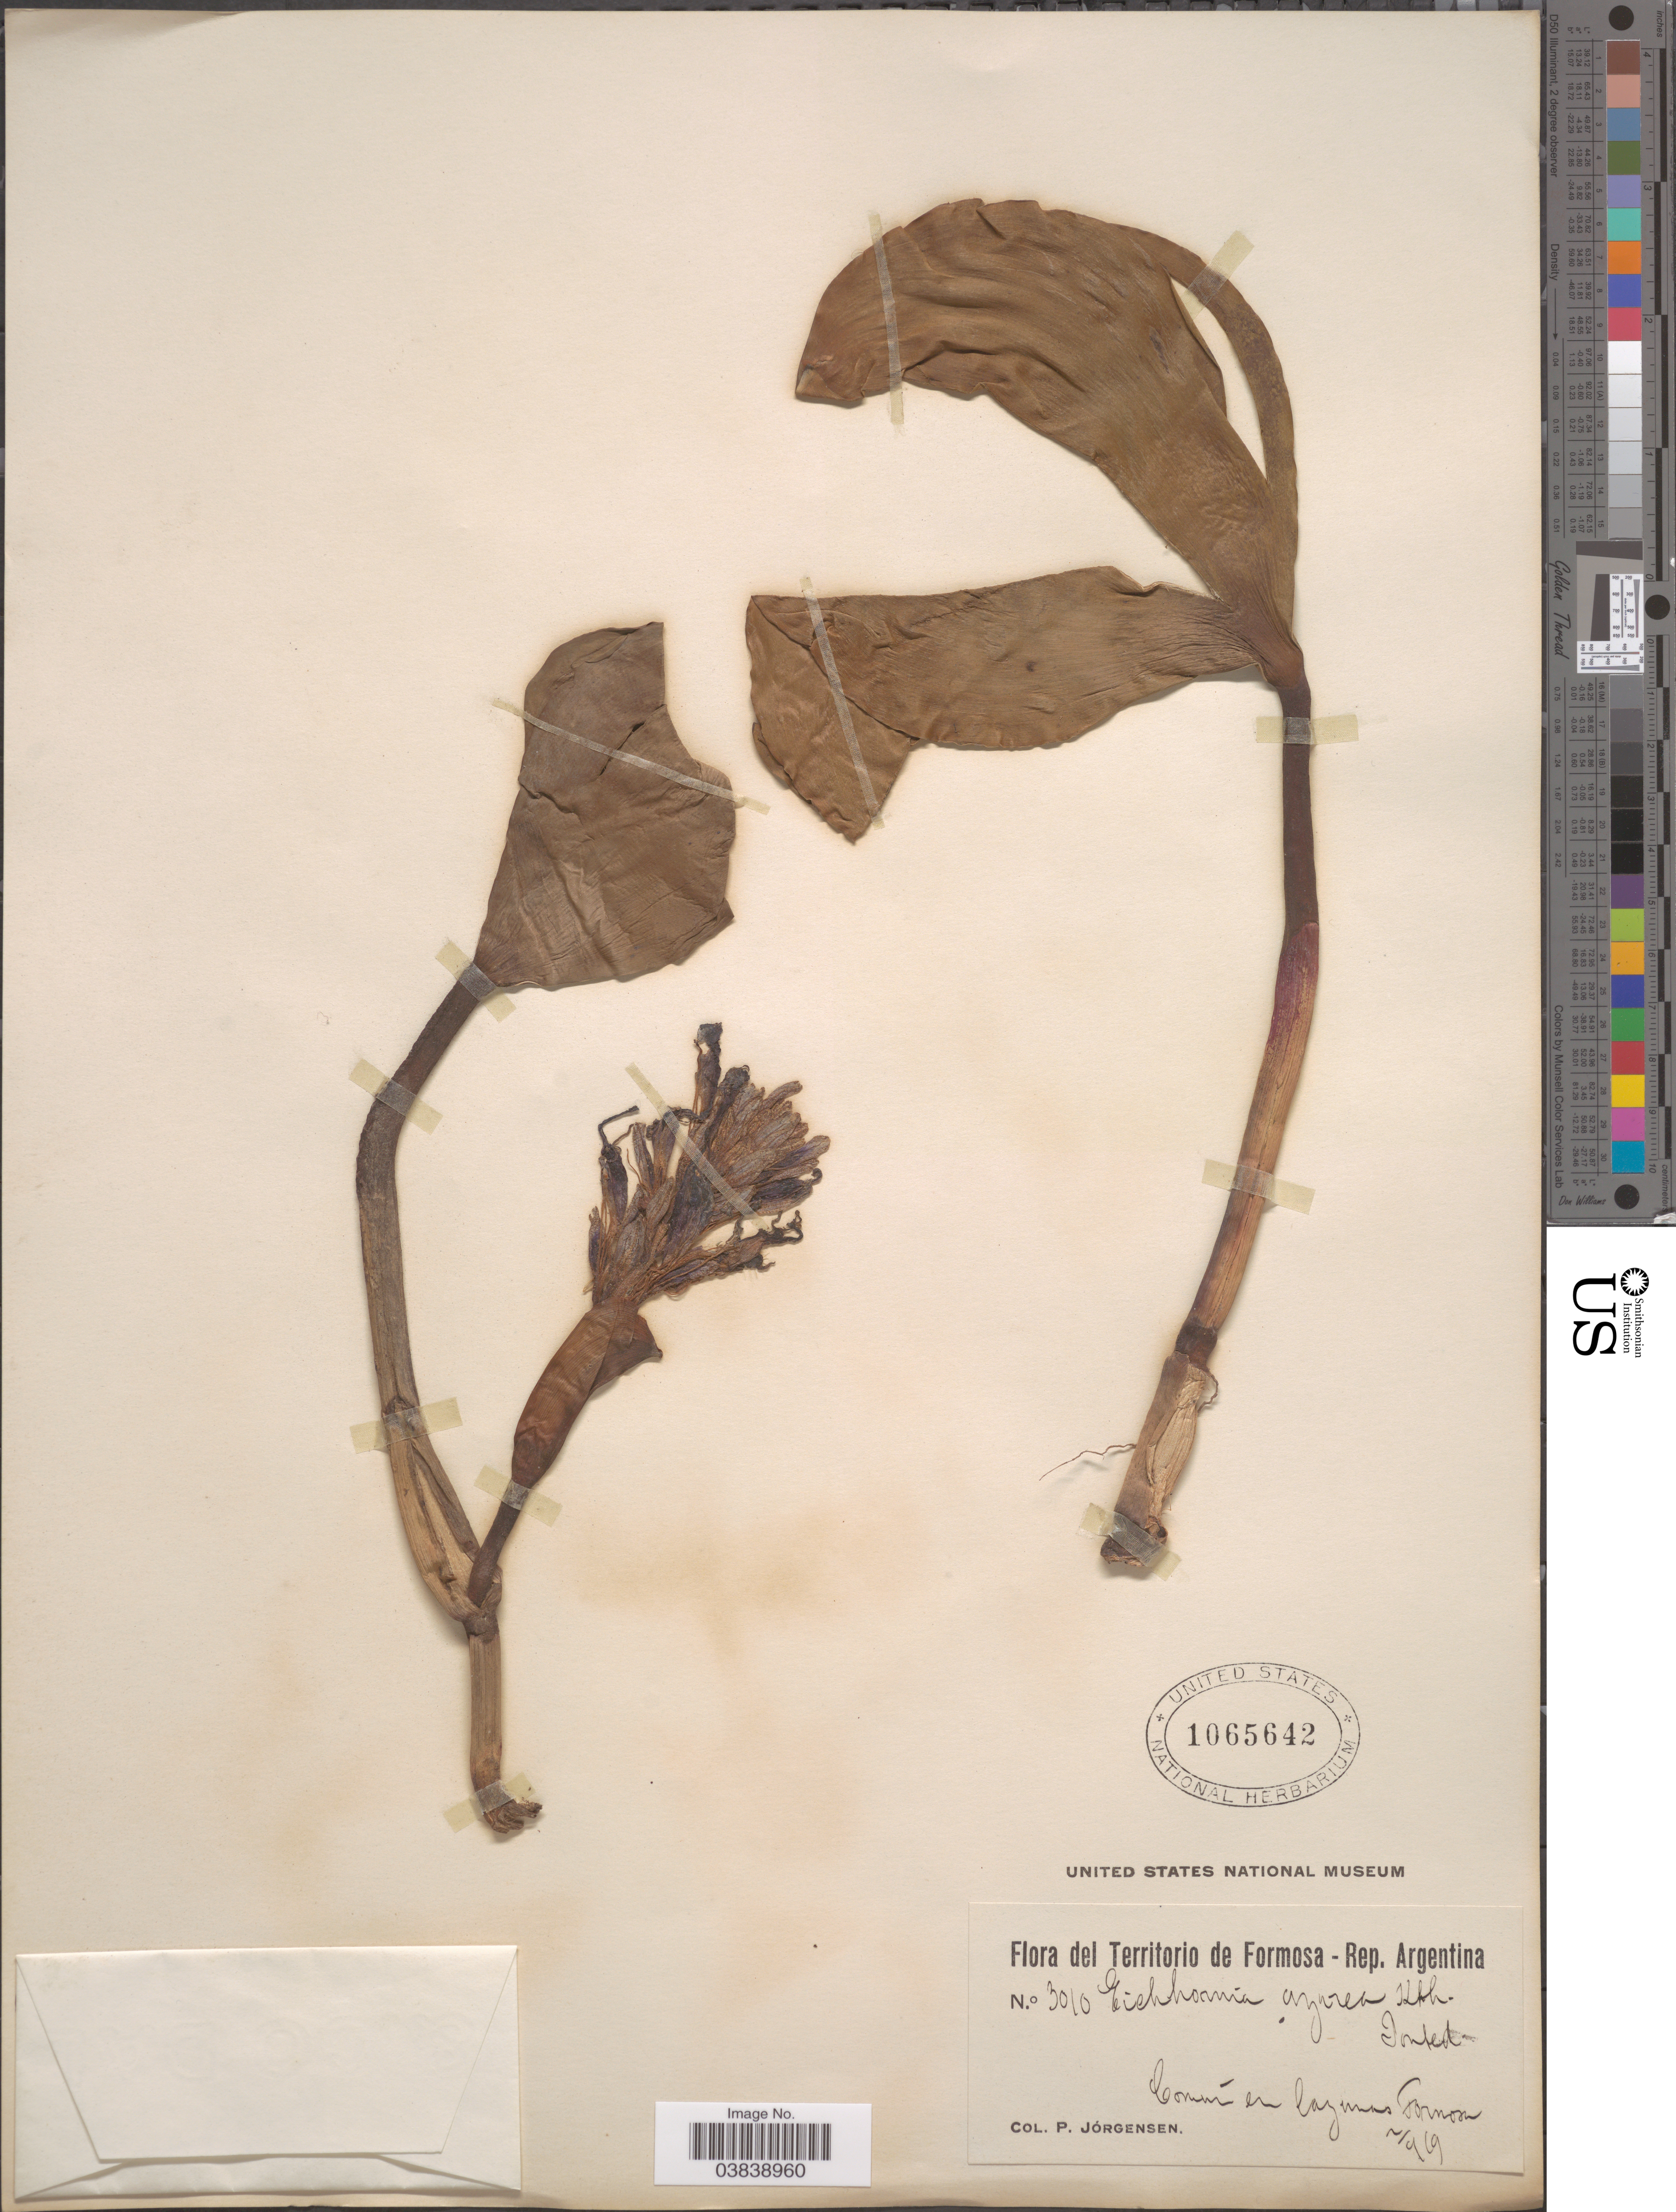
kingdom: Plantae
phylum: Tracheophyta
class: Liliopsida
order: Commelinales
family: Pontederiaceae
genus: Eichhornia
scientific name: Eichhornia azurea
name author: (Sw.) Kunth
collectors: P. Jörgensen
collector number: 3010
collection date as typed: Transcribed d/m/y: 2/9/19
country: Argentina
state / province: Formosa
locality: Comun en lagunas Formosa.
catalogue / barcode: US 1065642